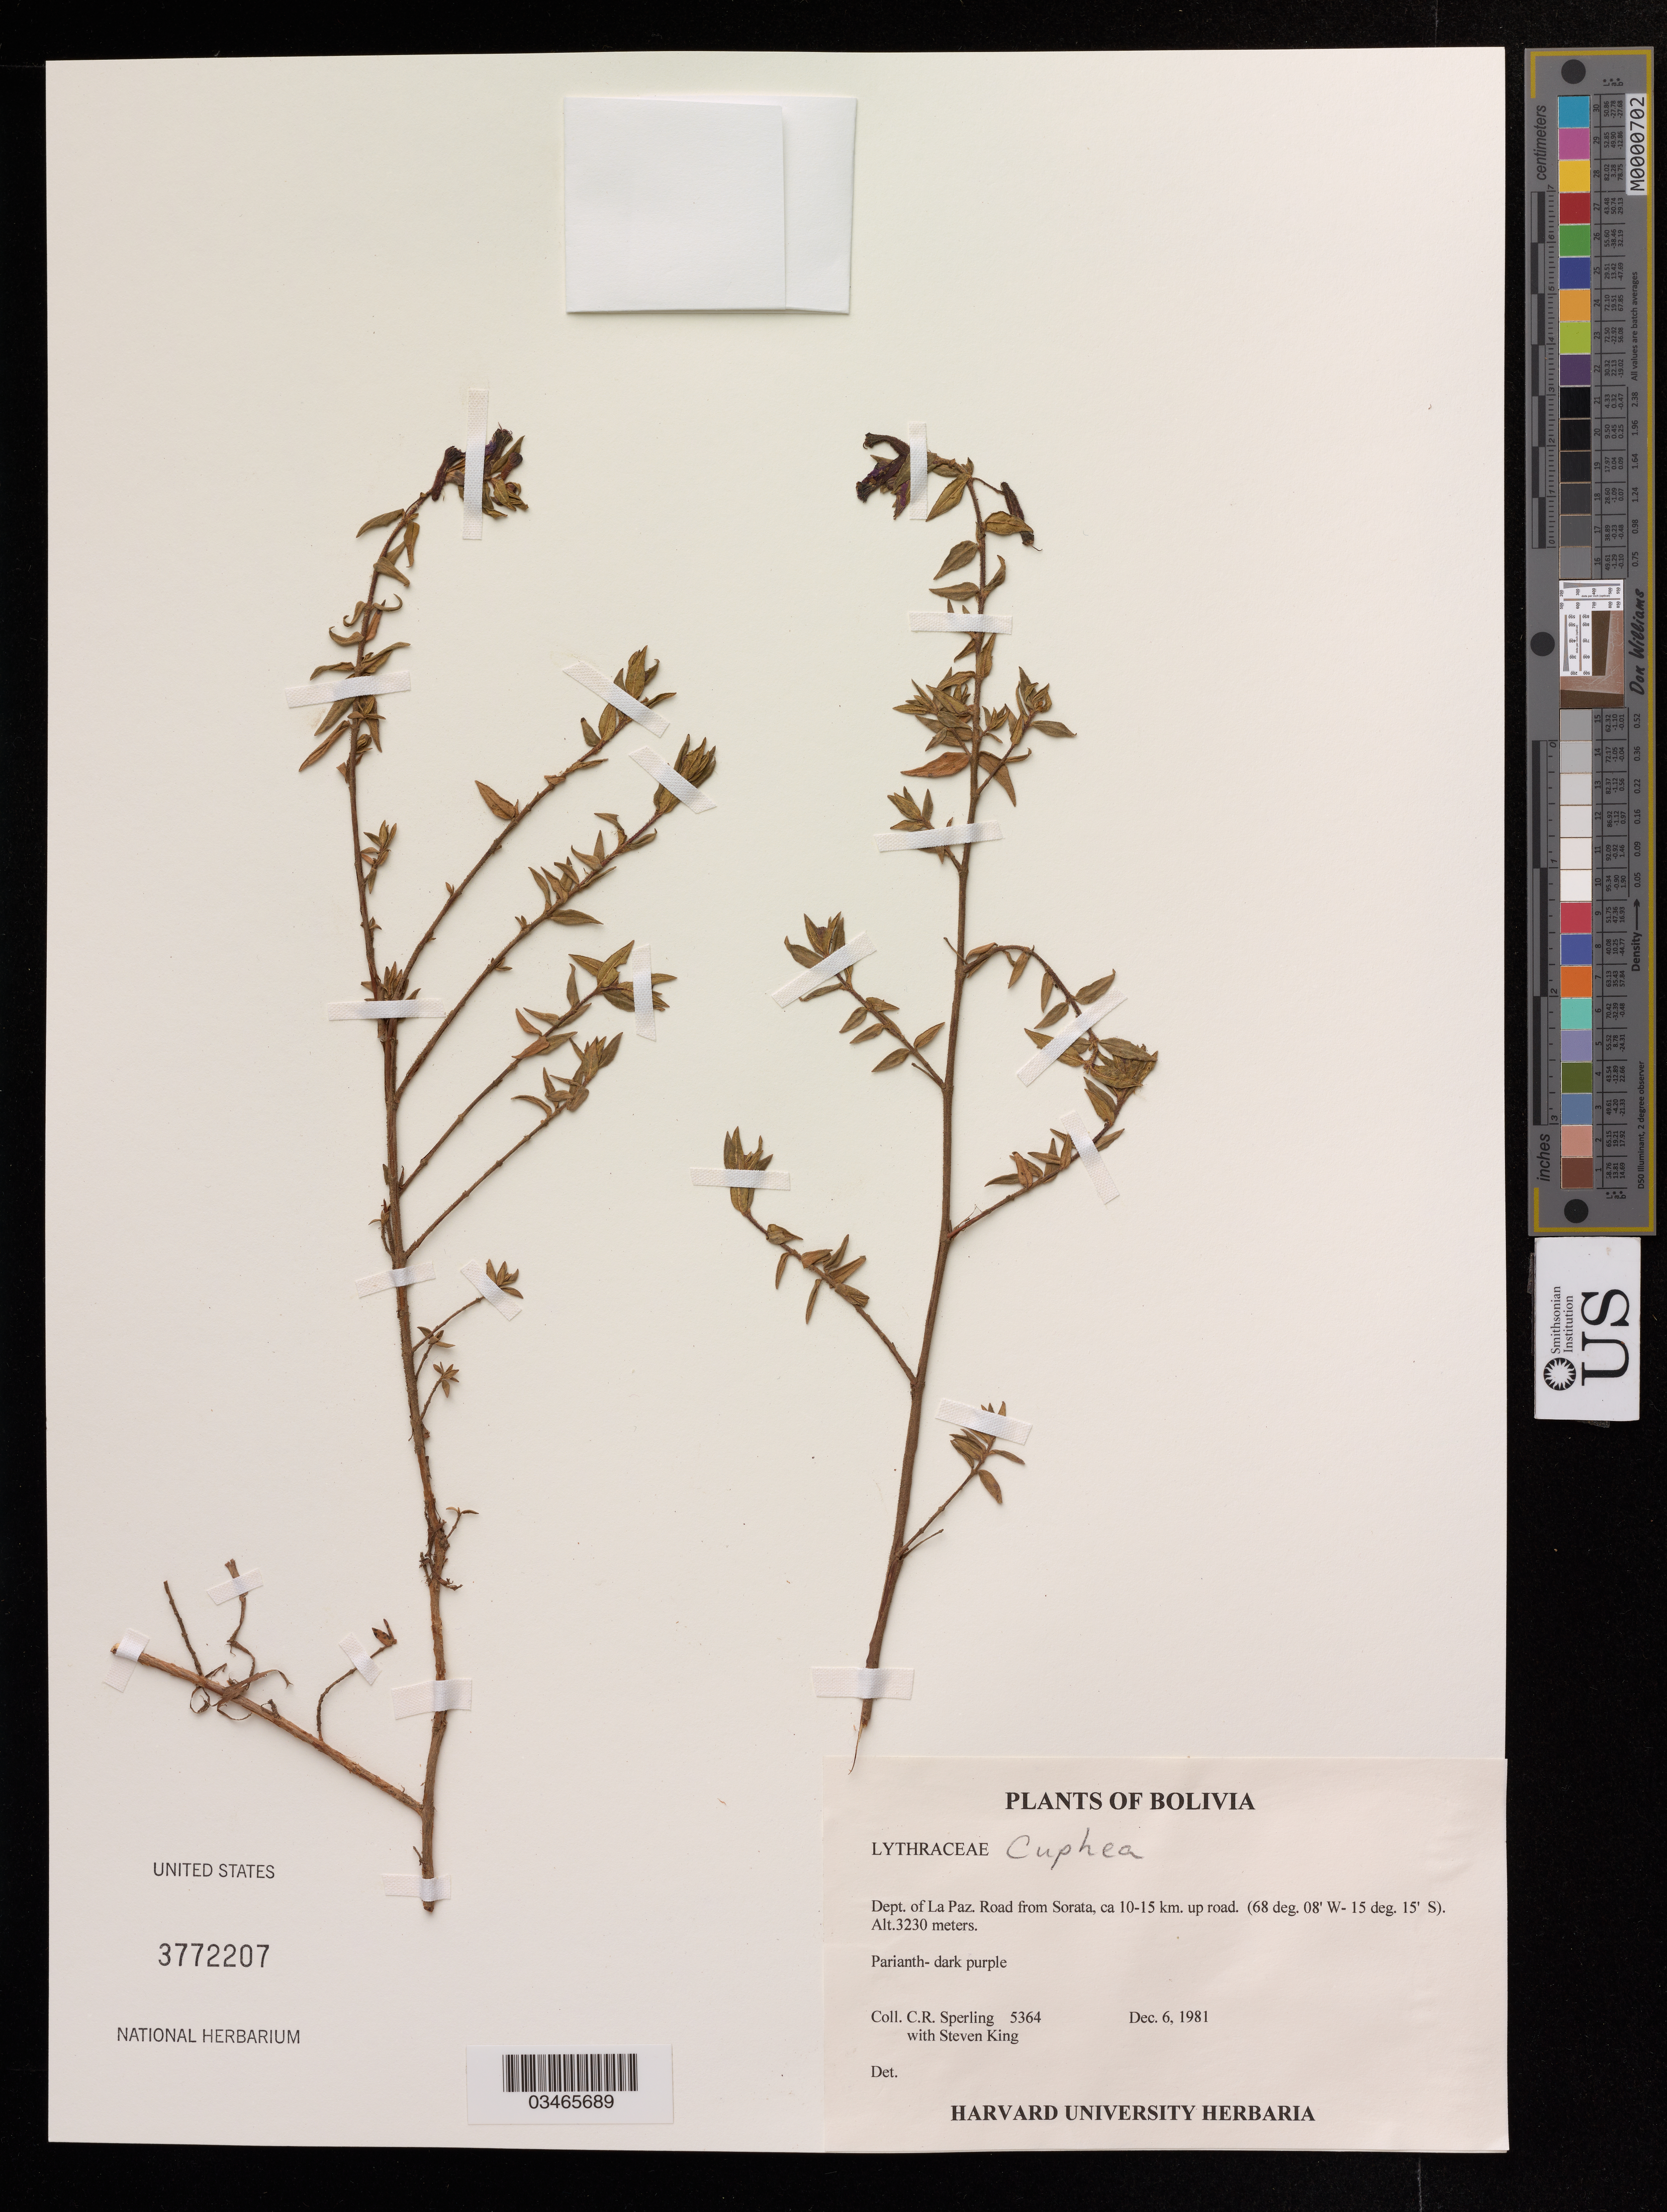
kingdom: Plantae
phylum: Tracheophyta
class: Magnoliopsida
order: Myrtales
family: Lythraceae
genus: Cuphea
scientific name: Cuphea sp.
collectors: C. R. Sperling & S. King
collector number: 5364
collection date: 1981-12-06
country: Bolivia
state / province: La Paz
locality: Road from Sorata, ca 10-15 km. up road.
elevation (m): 3230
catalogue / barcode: US 3772207